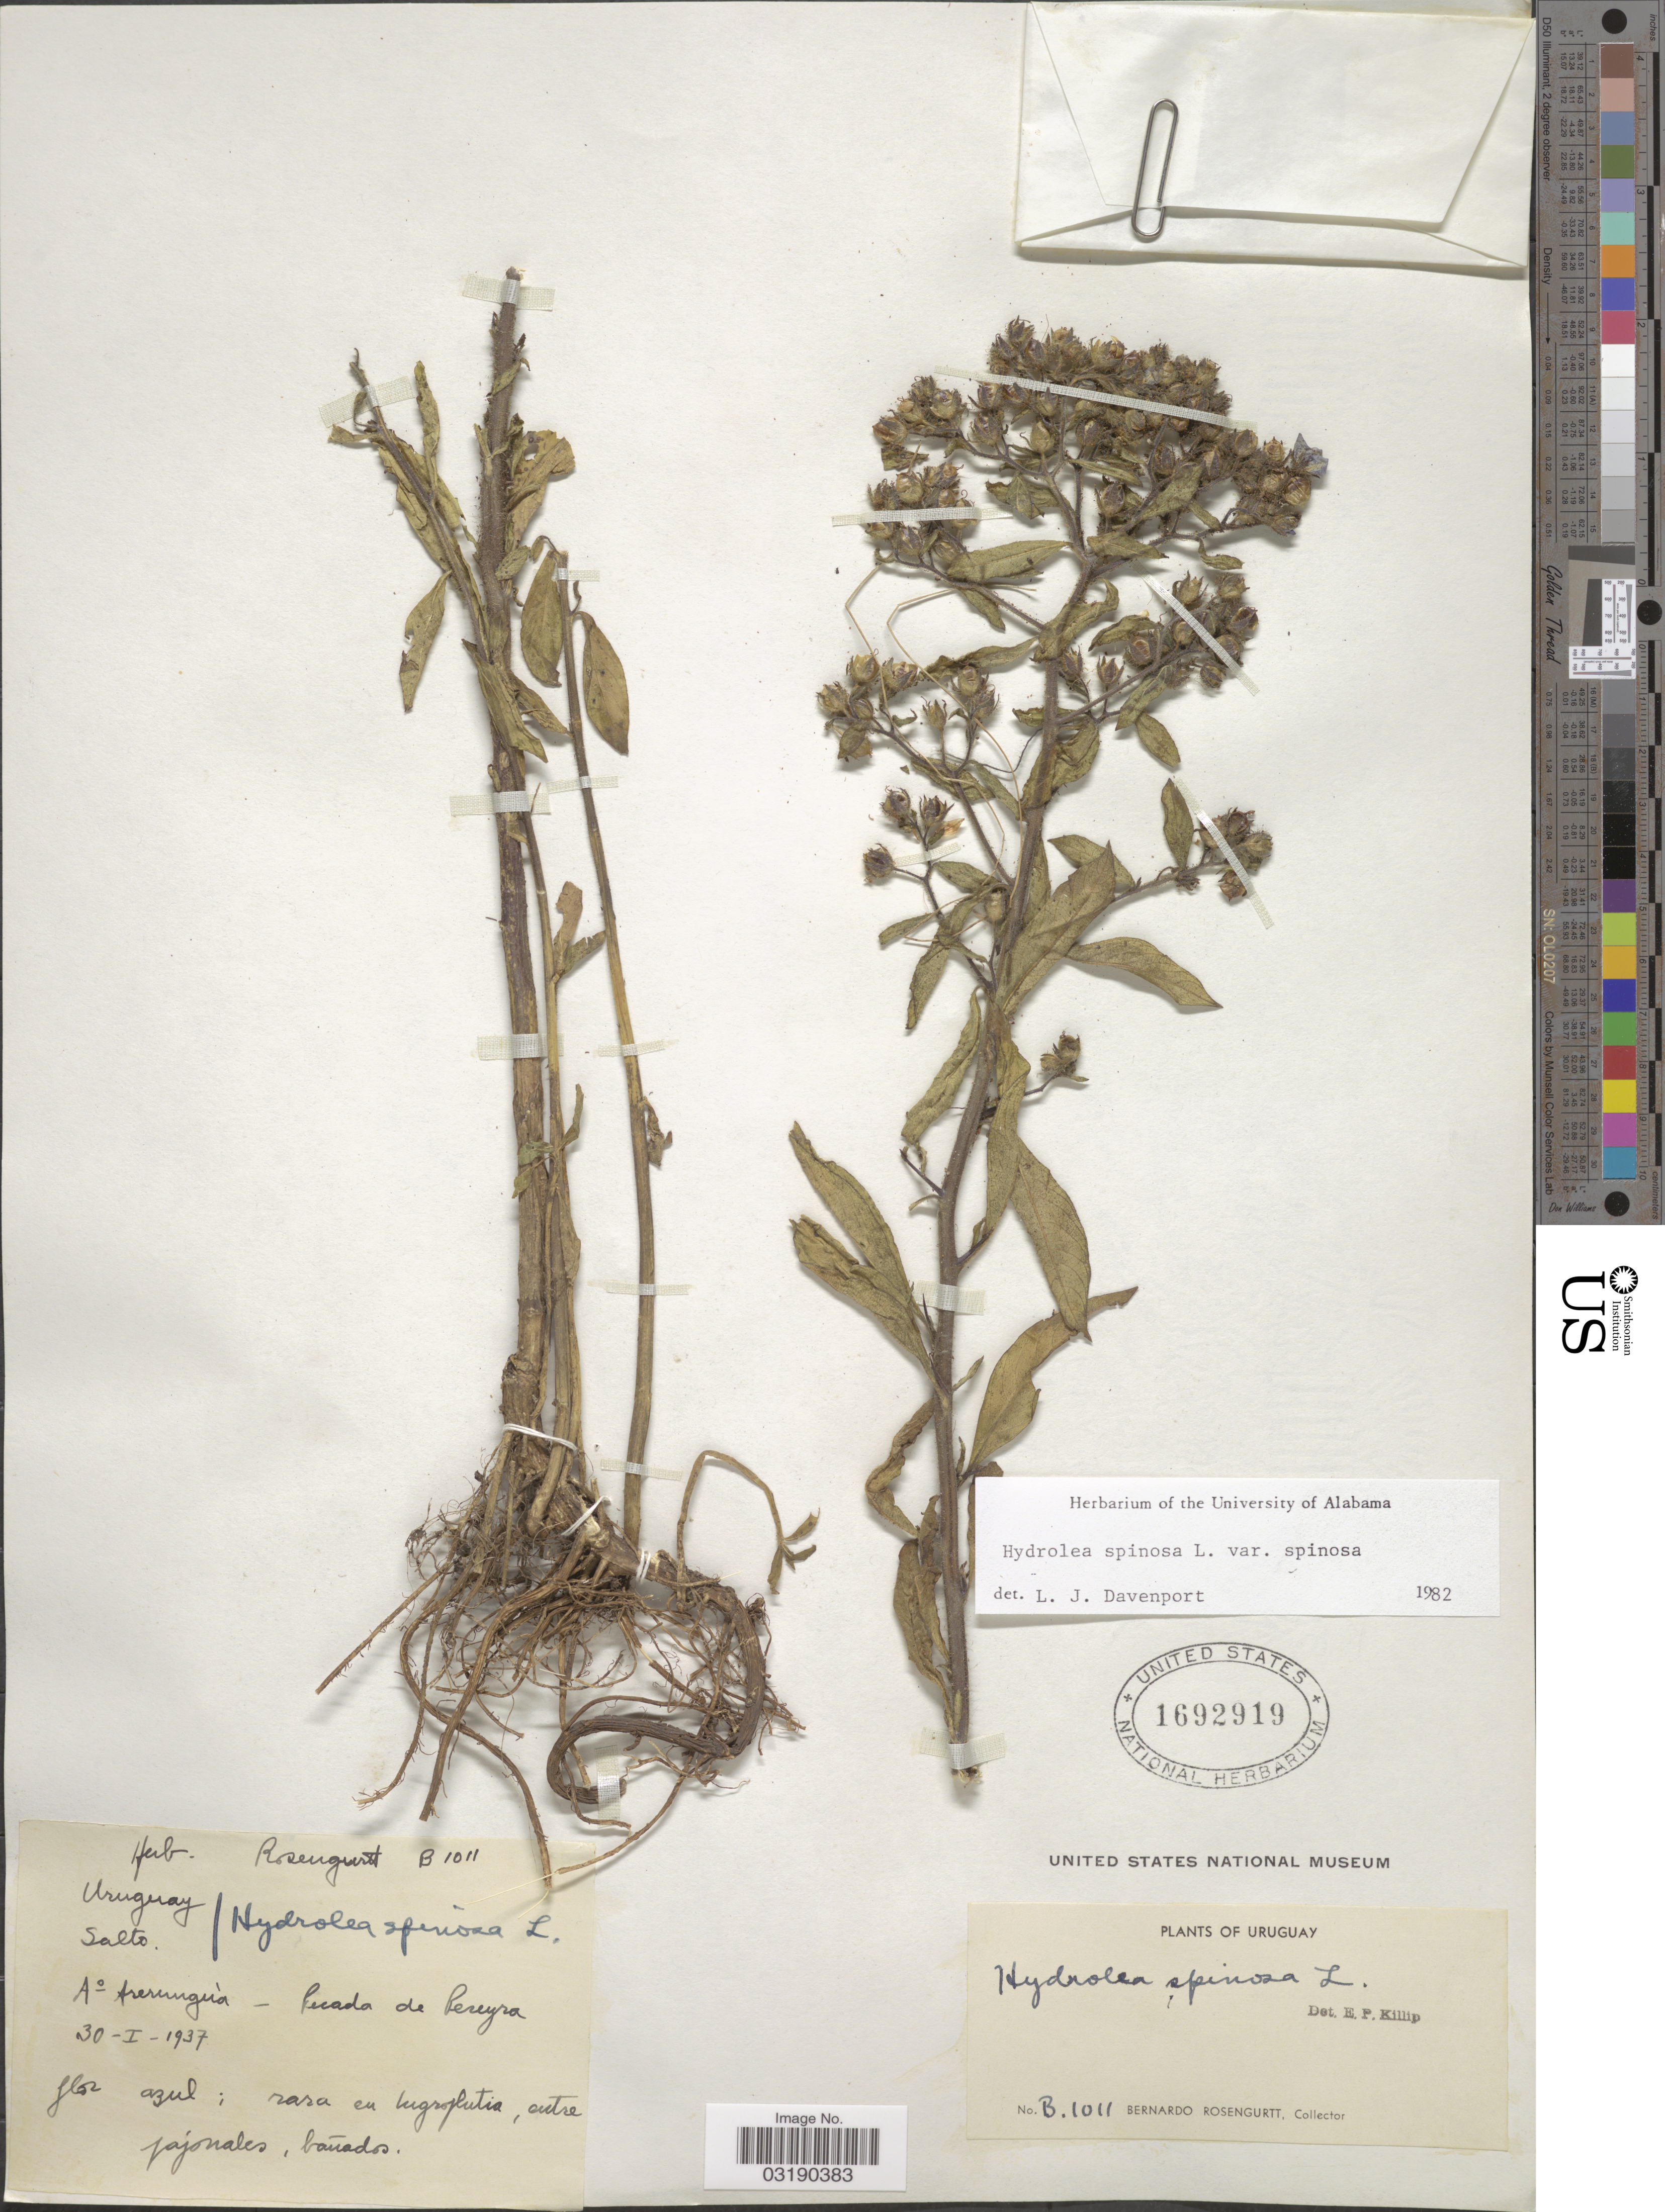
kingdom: Plantae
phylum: Tracheophyta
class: Magnoliopsida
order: Solanales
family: Hydroleaceae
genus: Hydrolea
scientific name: Hydrolea spinosa var. spinosa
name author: L.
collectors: B. Rosengurtt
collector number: B1011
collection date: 1937-01-30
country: Uruguay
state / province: Salto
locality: A° Arerunguá - Picada de Pereyra.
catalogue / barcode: US 1692919